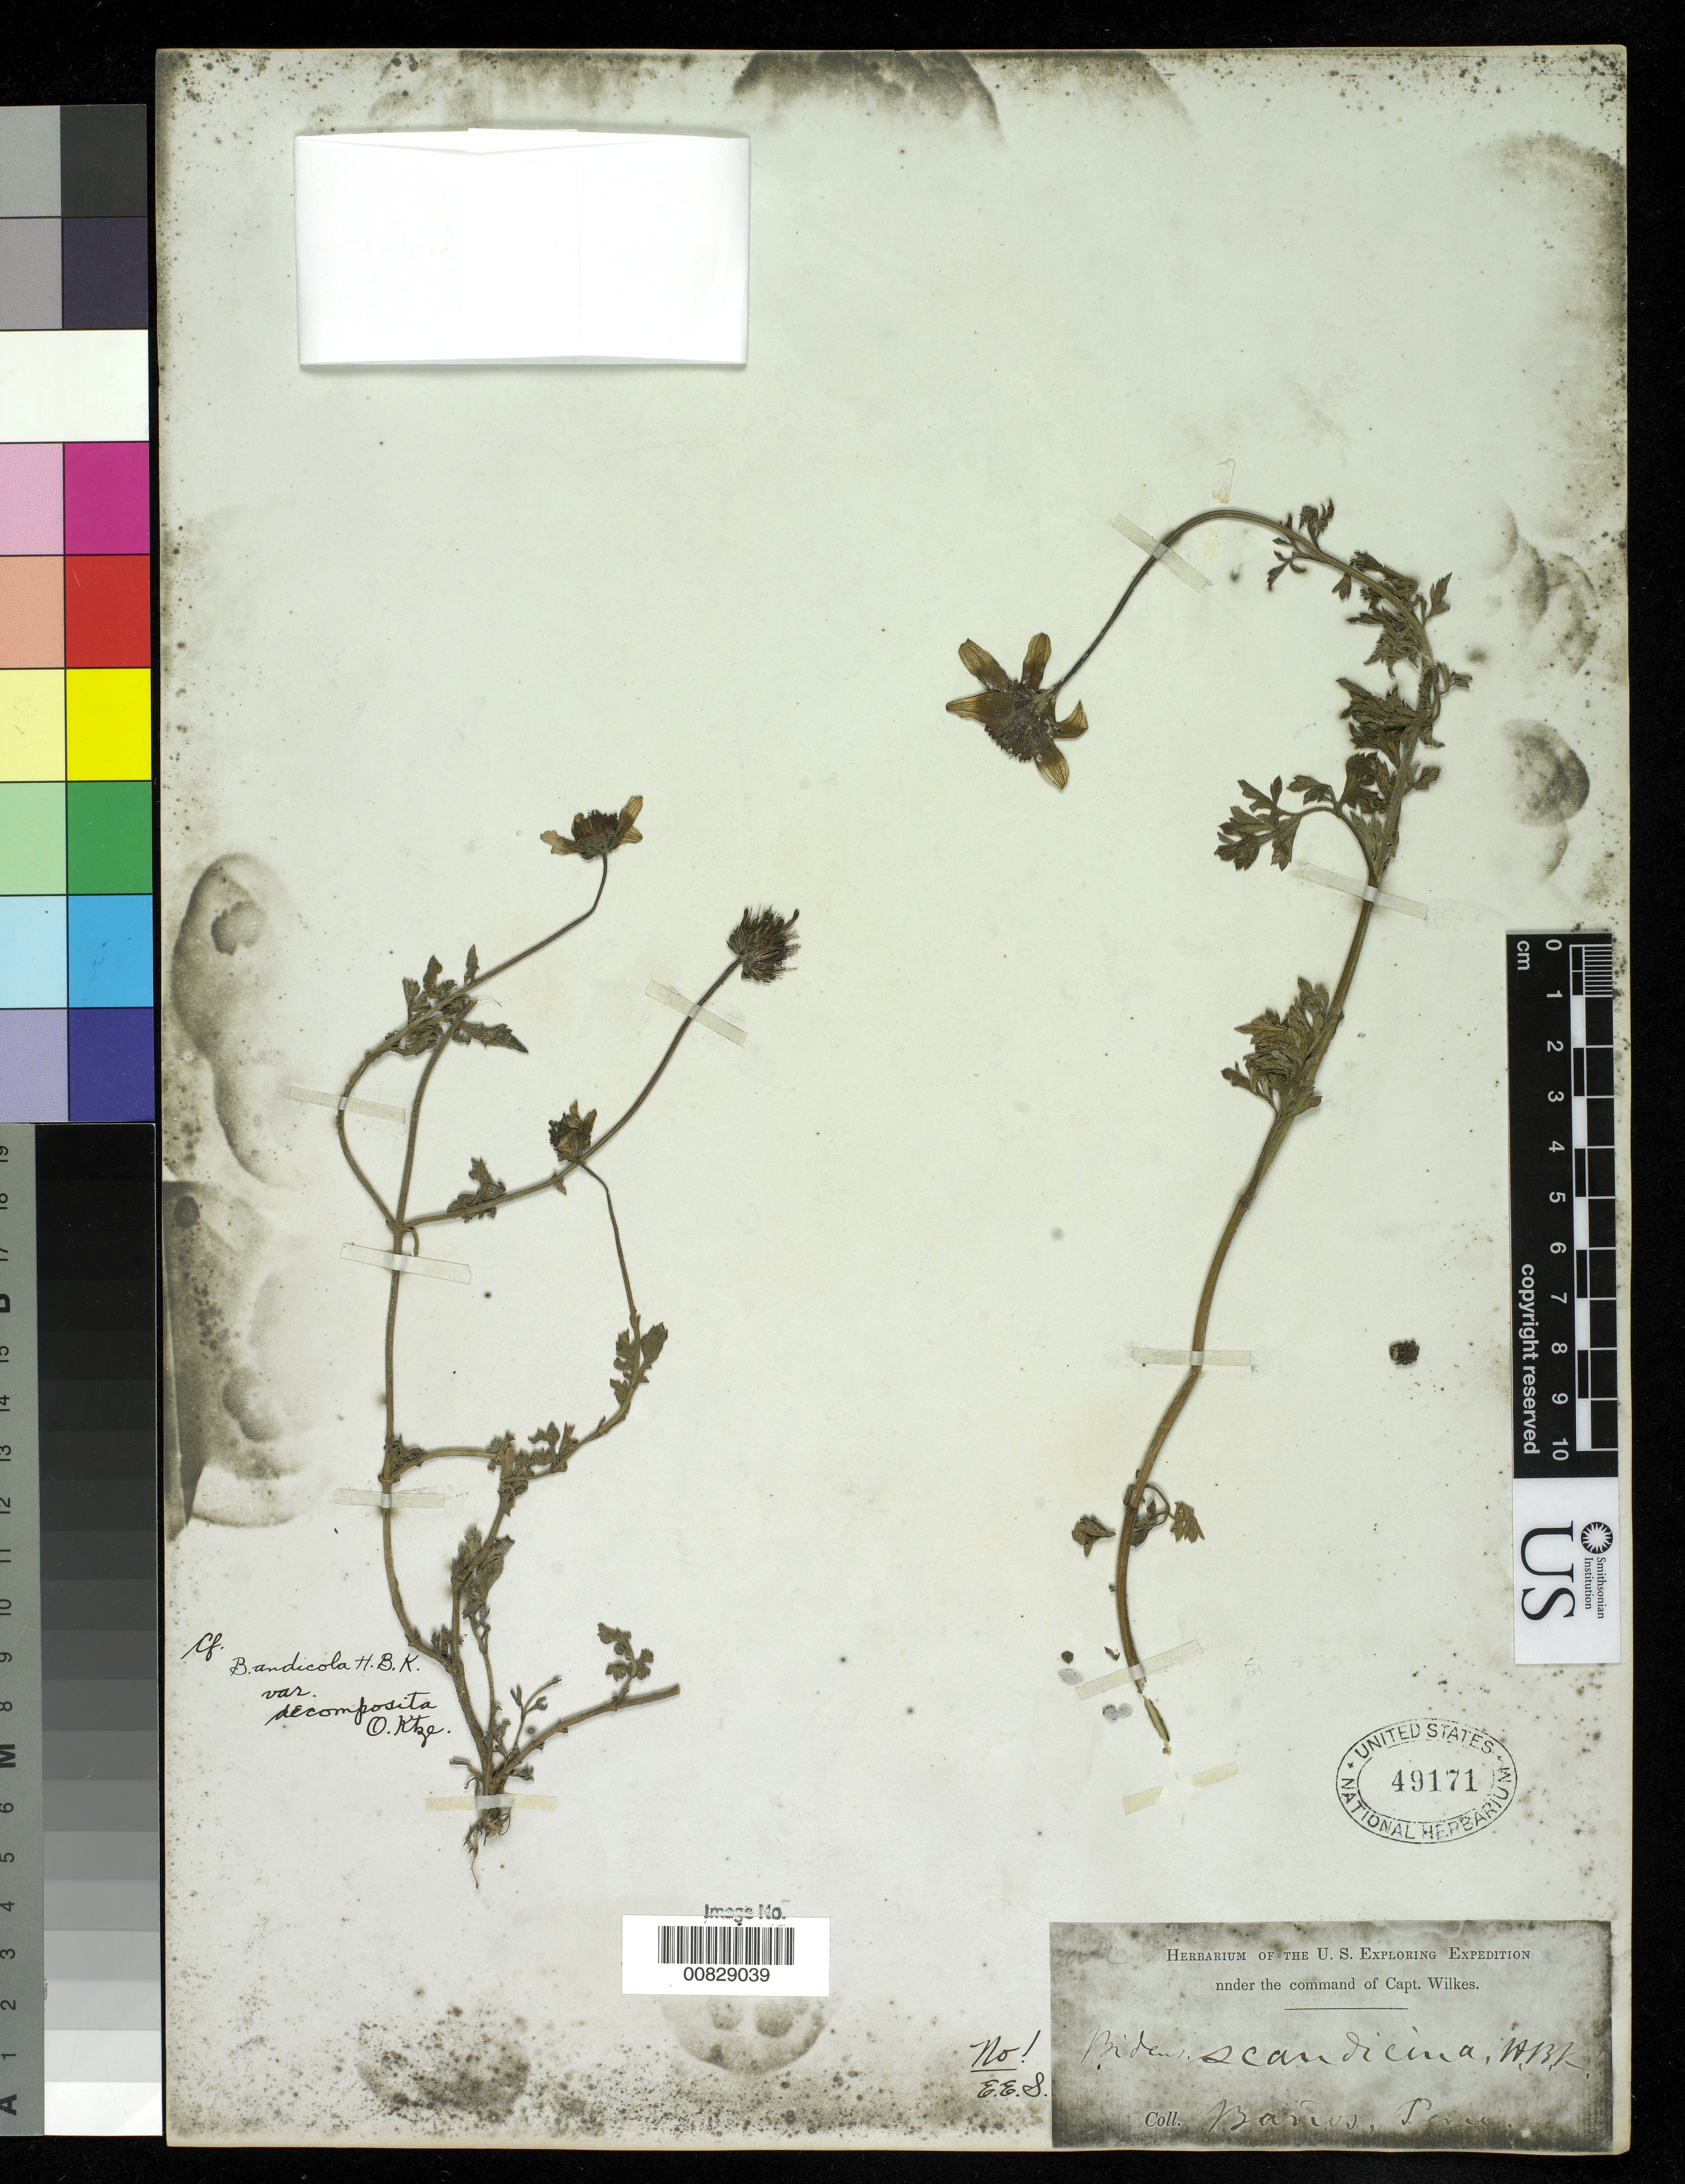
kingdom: Plantae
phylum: Tracheophyta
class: Magnoliopsida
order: Asterales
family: Asteraceae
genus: Bidens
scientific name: Bidens andicola var. decomposita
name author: Kuntze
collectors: Wilkes Explor. Exped.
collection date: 1838/1842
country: Peru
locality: Banos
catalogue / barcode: US 49171